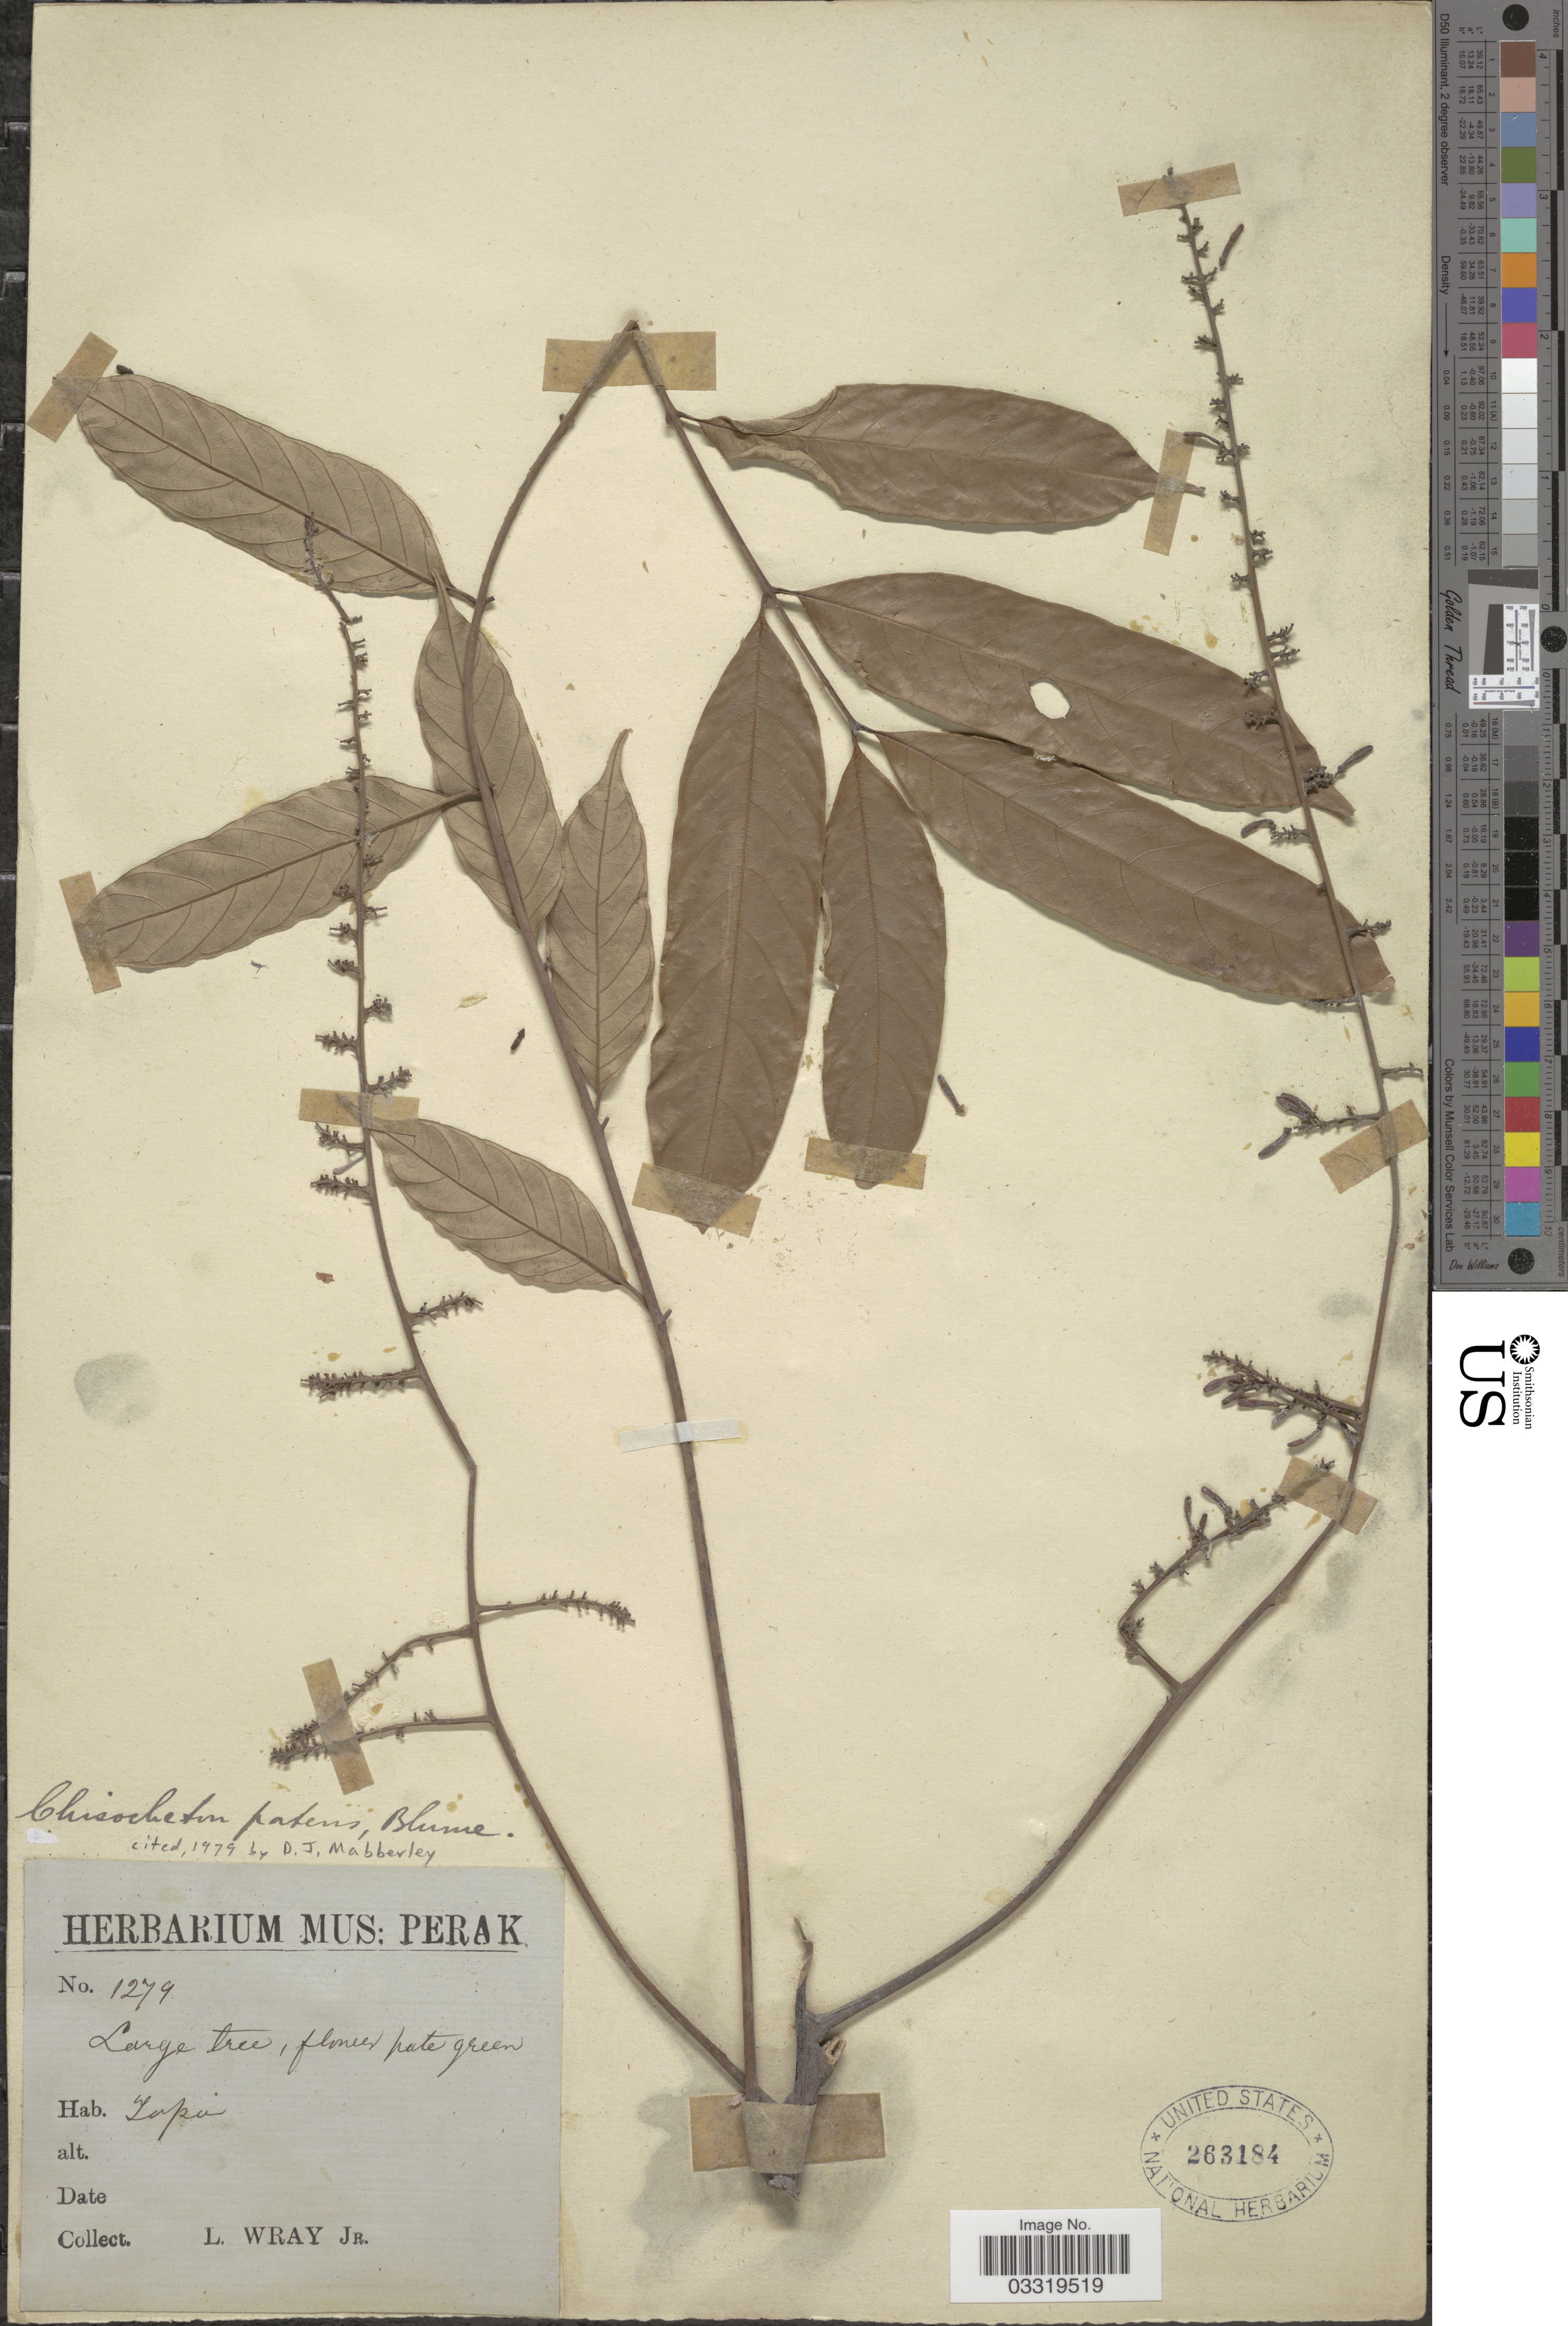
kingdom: Plantae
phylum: Tracheophyta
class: Magnoliopsida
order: Sapindales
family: Meliaceae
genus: Chisocheton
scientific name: Chisocheton patens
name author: Blume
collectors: L. Wray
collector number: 1279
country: Malaysia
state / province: Perak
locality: Tapa [interpreted].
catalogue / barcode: US 263184